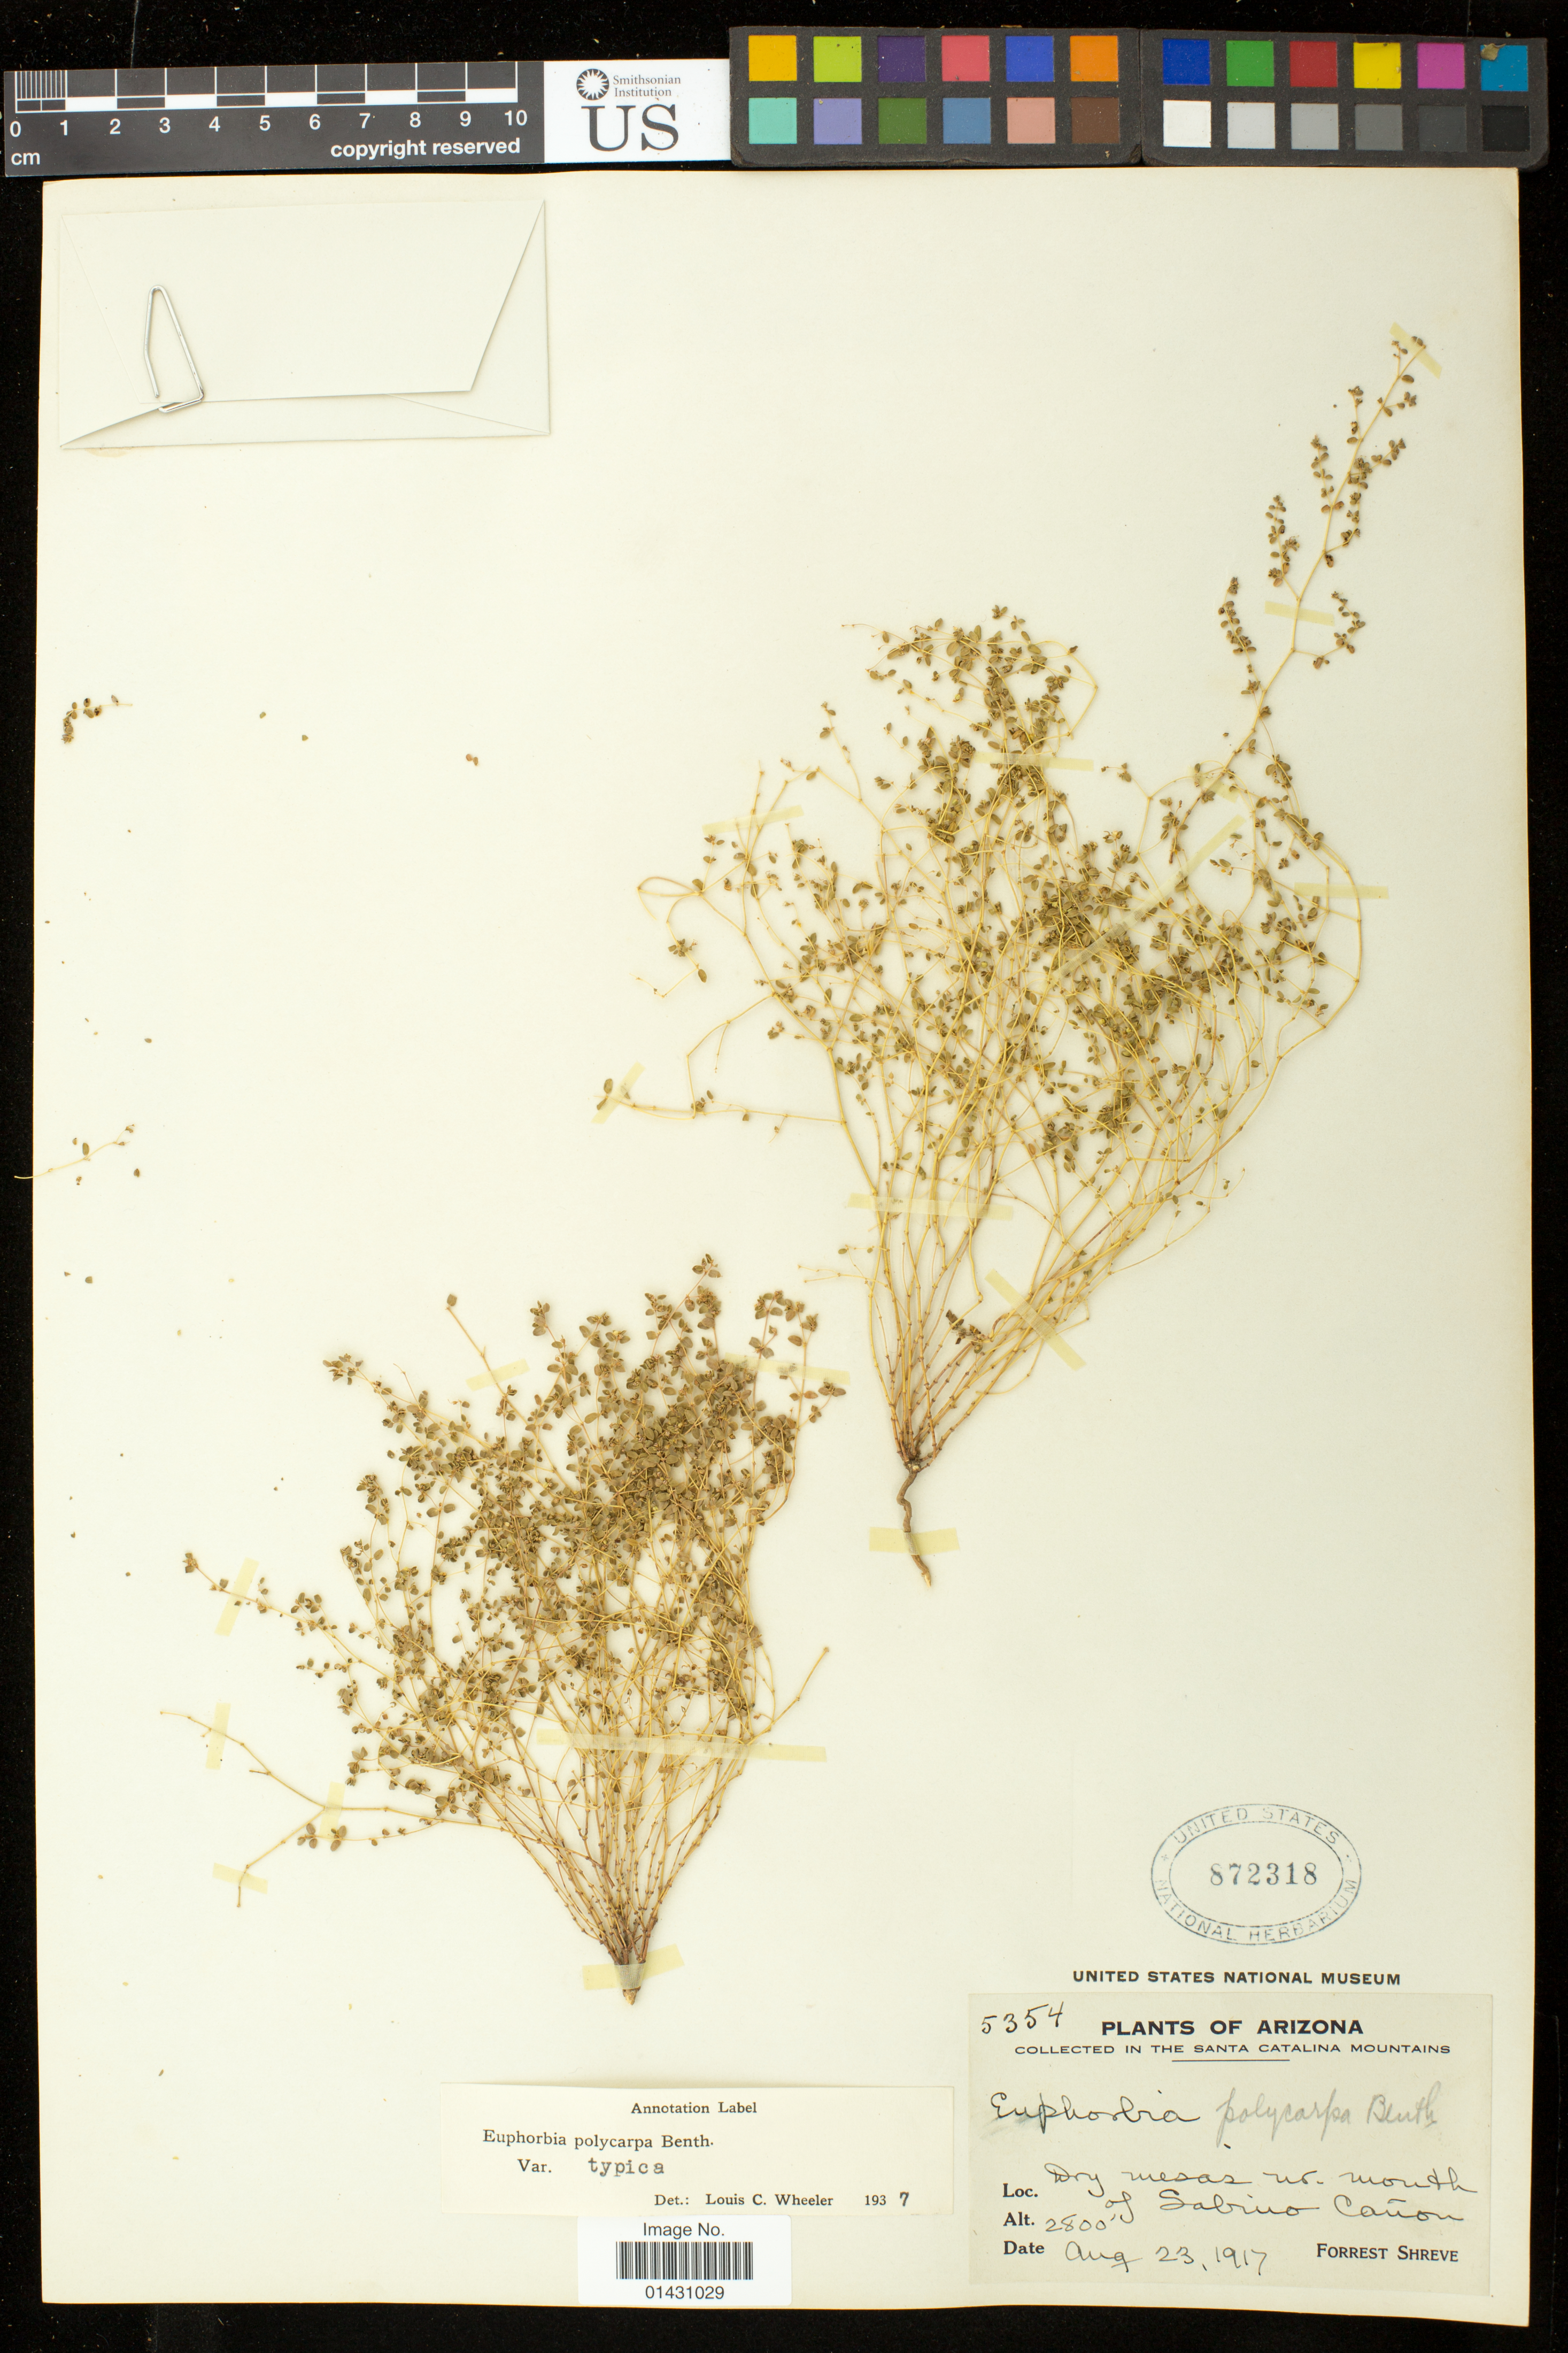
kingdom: Plantae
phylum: Tracheophyta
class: Magnoliopsida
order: Malpighiales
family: Euphorbiaceae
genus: Euphorbia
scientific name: Euphorbia polycarpa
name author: Benth.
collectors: F. Shreve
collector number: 5354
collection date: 1917-08-23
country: United States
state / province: Arizona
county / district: Pima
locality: Dry mesas nr. mouth of Sabino Canon. Santa Catalina Mountains.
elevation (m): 853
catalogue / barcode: US 872318